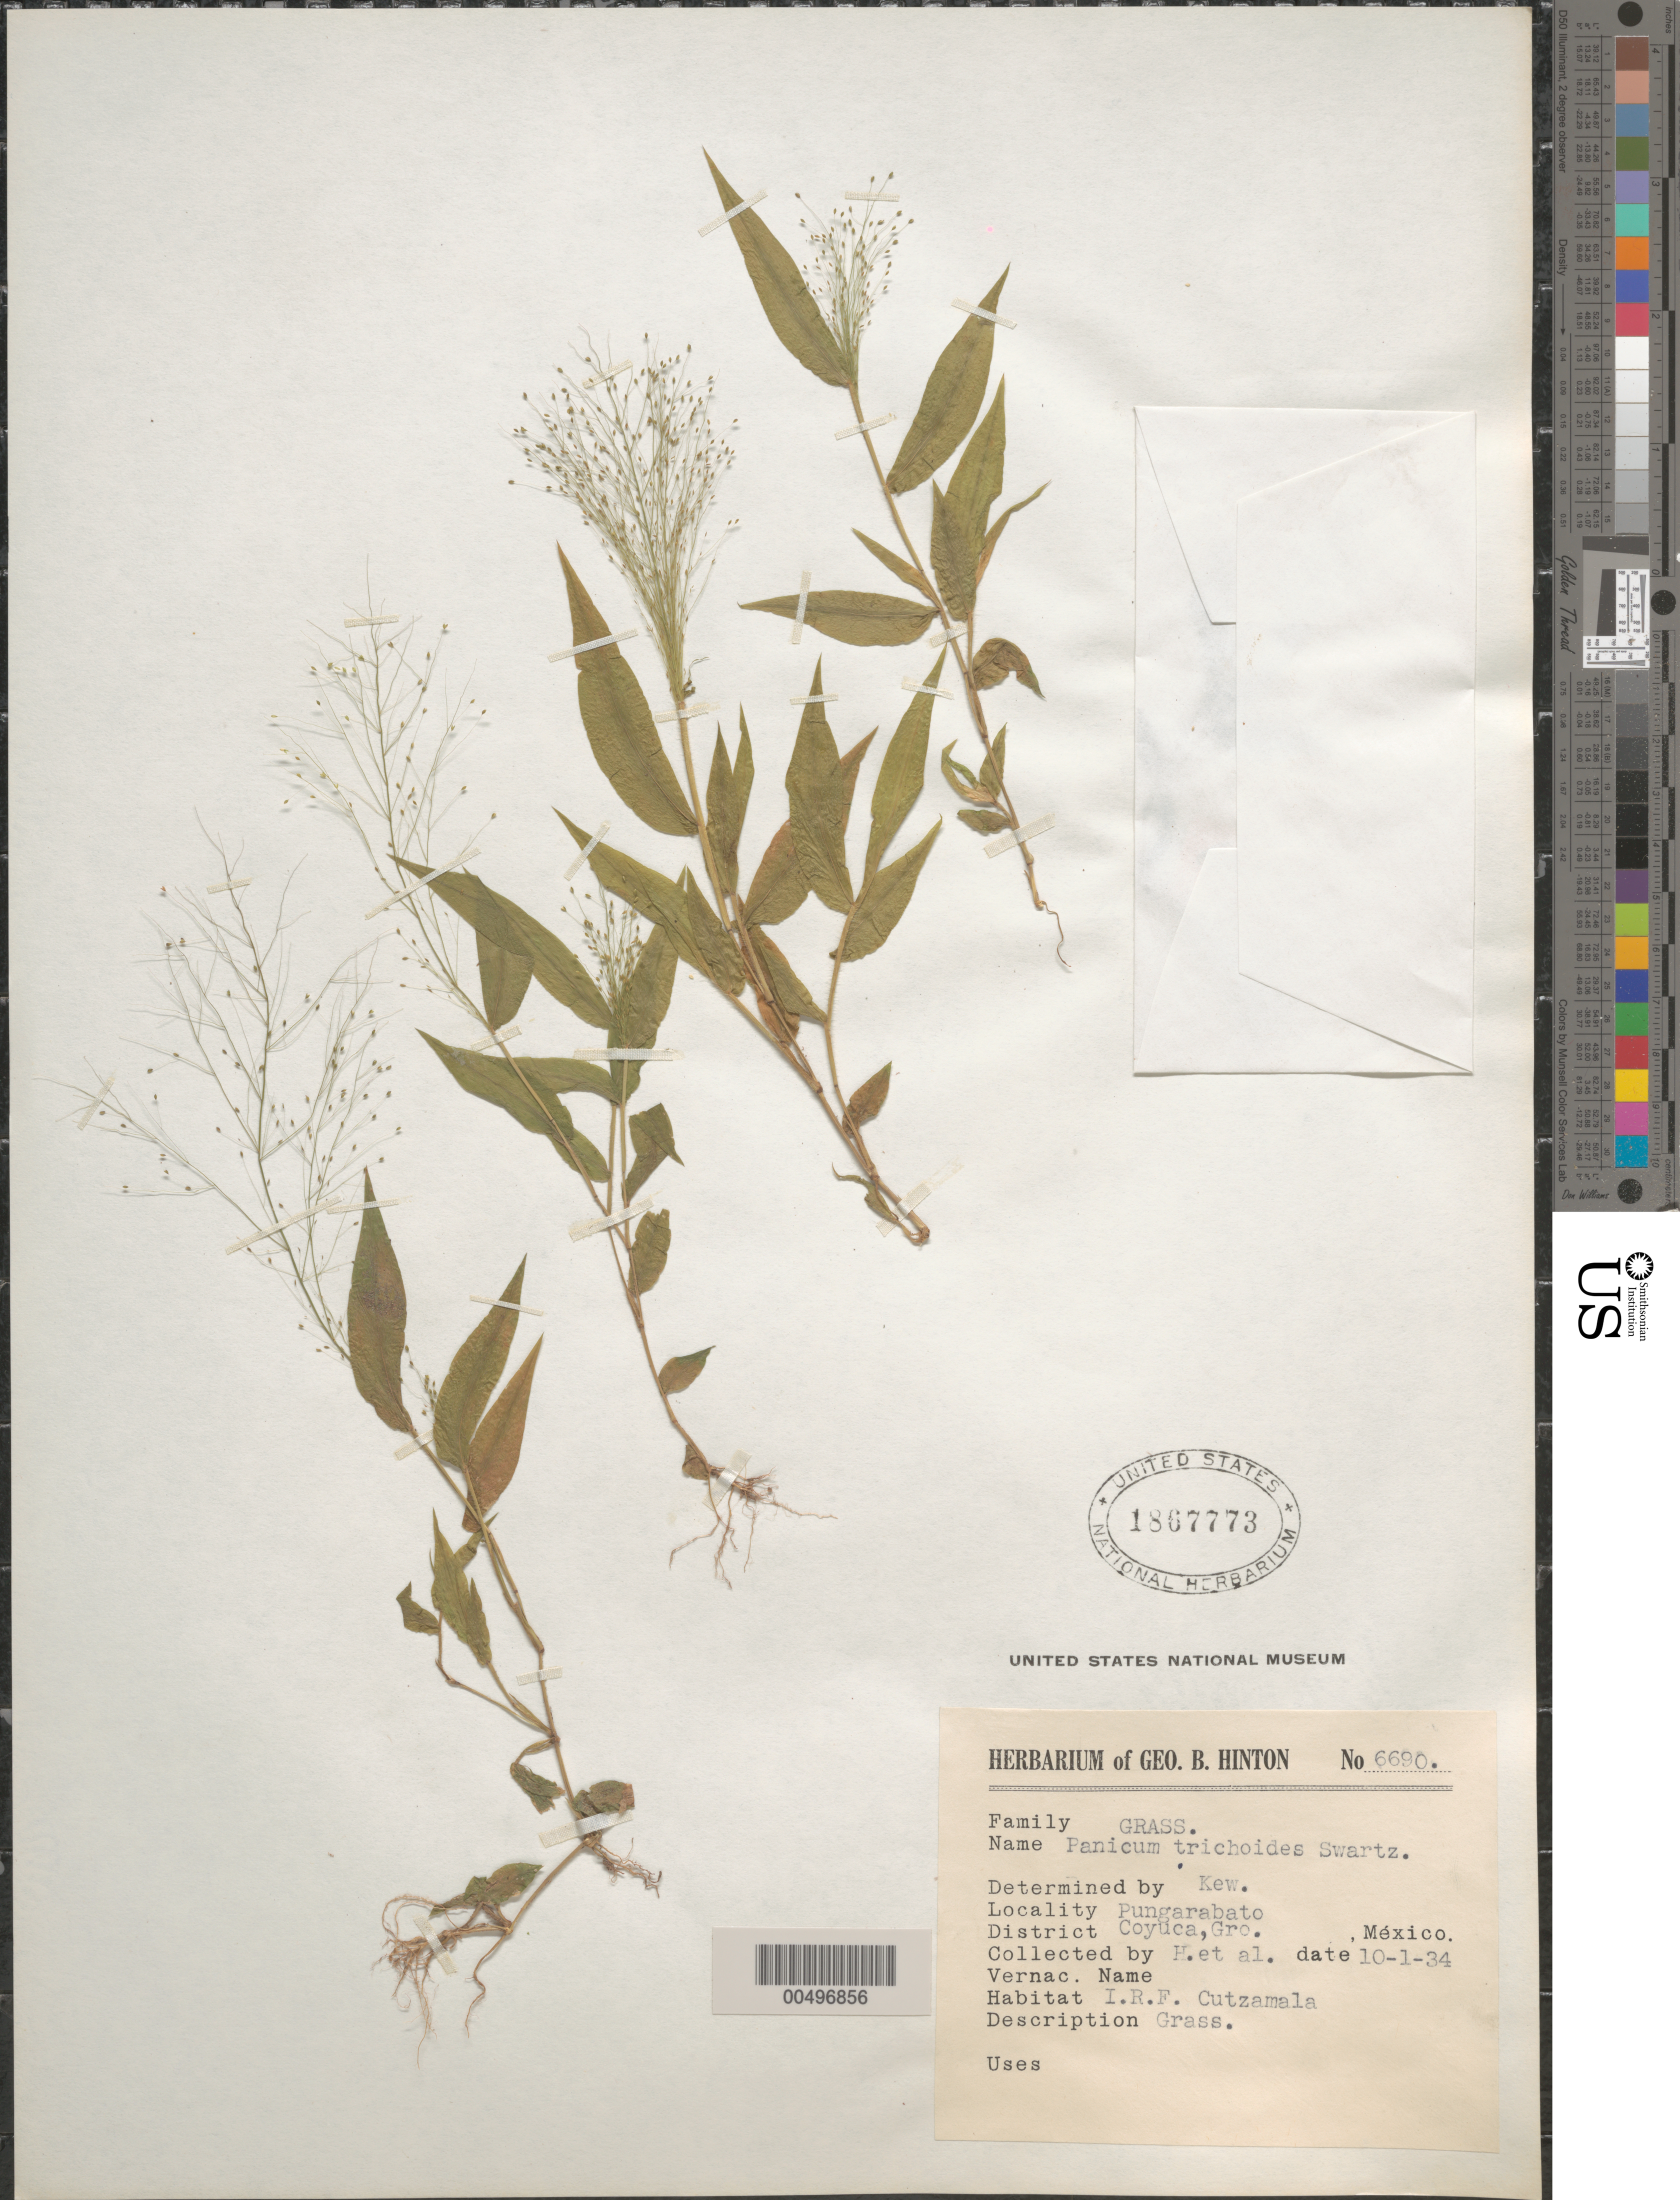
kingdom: Plantae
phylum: Tracheophyta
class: Liliopsida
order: Poales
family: Poaceae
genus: Panicum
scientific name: Panicum trichoides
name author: Sw.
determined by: Kew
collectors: G. B. Hinton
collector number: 6690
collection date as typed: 10 Jan 1934 to 1 Oct 1934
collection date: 1934-01-10/1934-10-01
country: Mexico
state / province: Guerrero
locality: Pungarabato, Dist: Coyuca, I.R.F. Cutzamala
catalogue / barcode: US 1867773